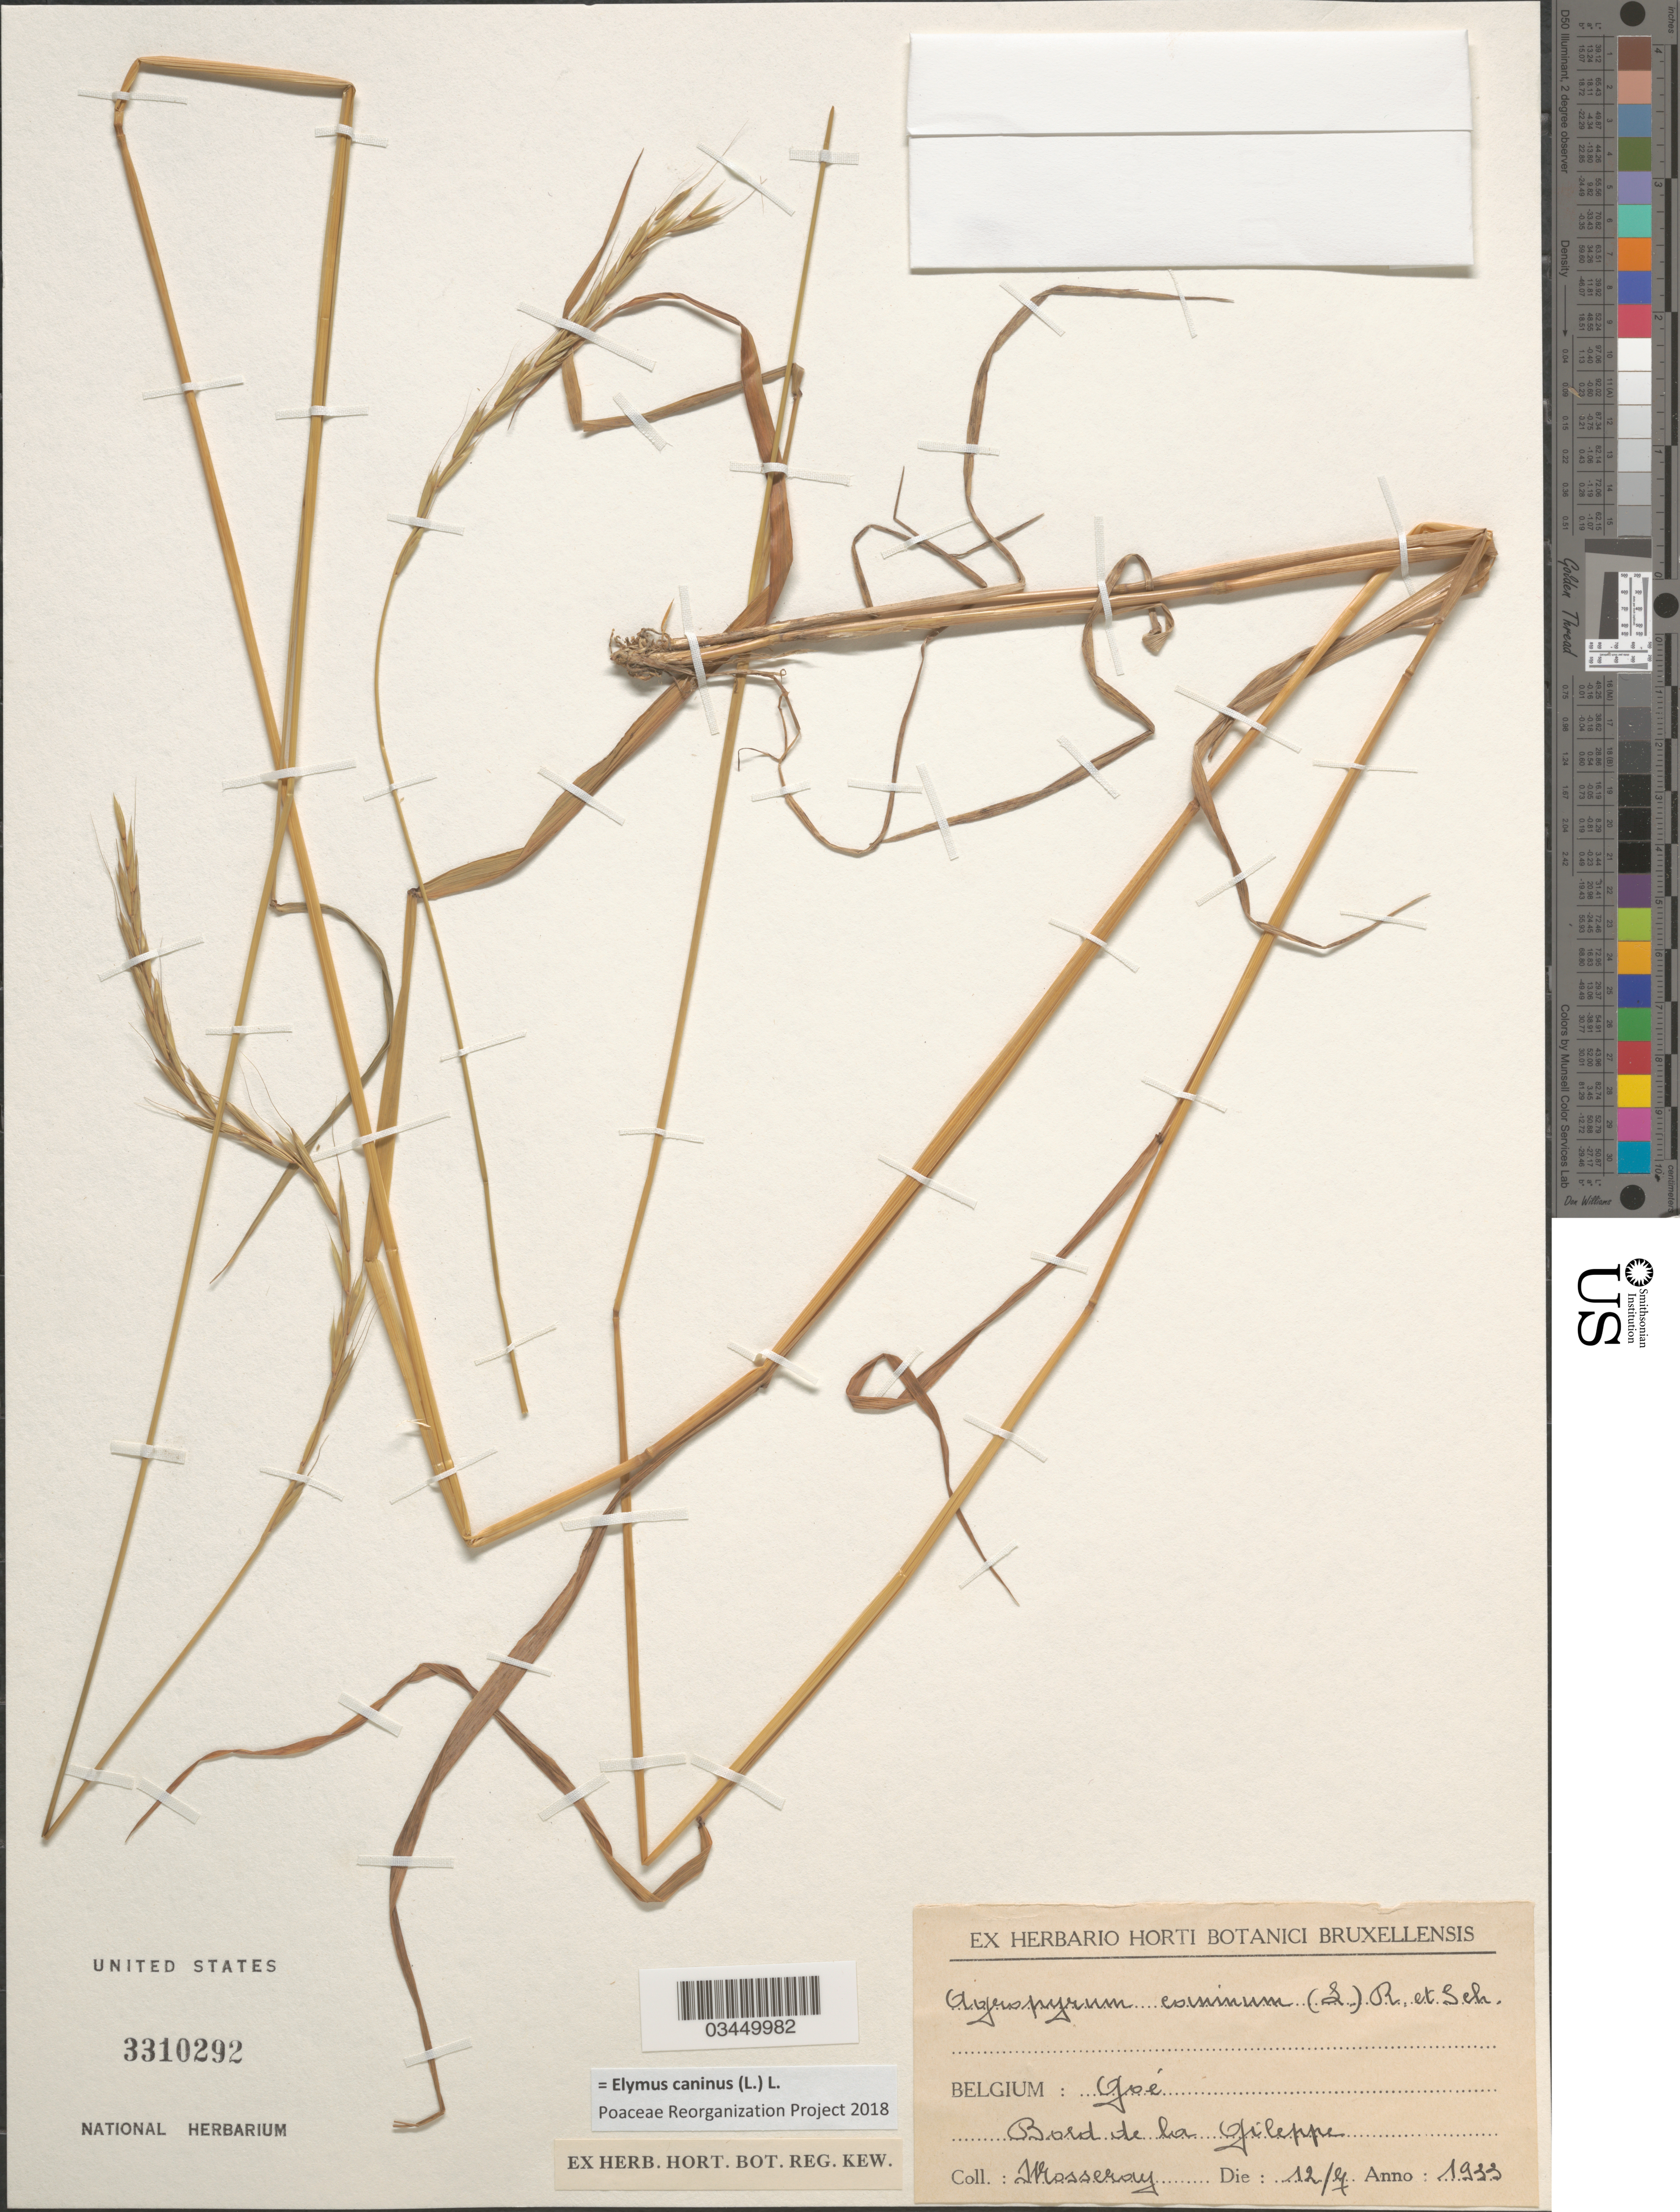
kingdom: Plantae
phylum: Tracheophyta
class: Liliopsida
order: Poales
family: Poaceae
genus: Elymus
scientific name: Elymus caninus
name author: (L.) L.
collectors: Mosseray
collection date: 1933-09-12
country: Belgium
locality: Goé. Bord de la Gileppe.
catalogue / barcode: US 3310292